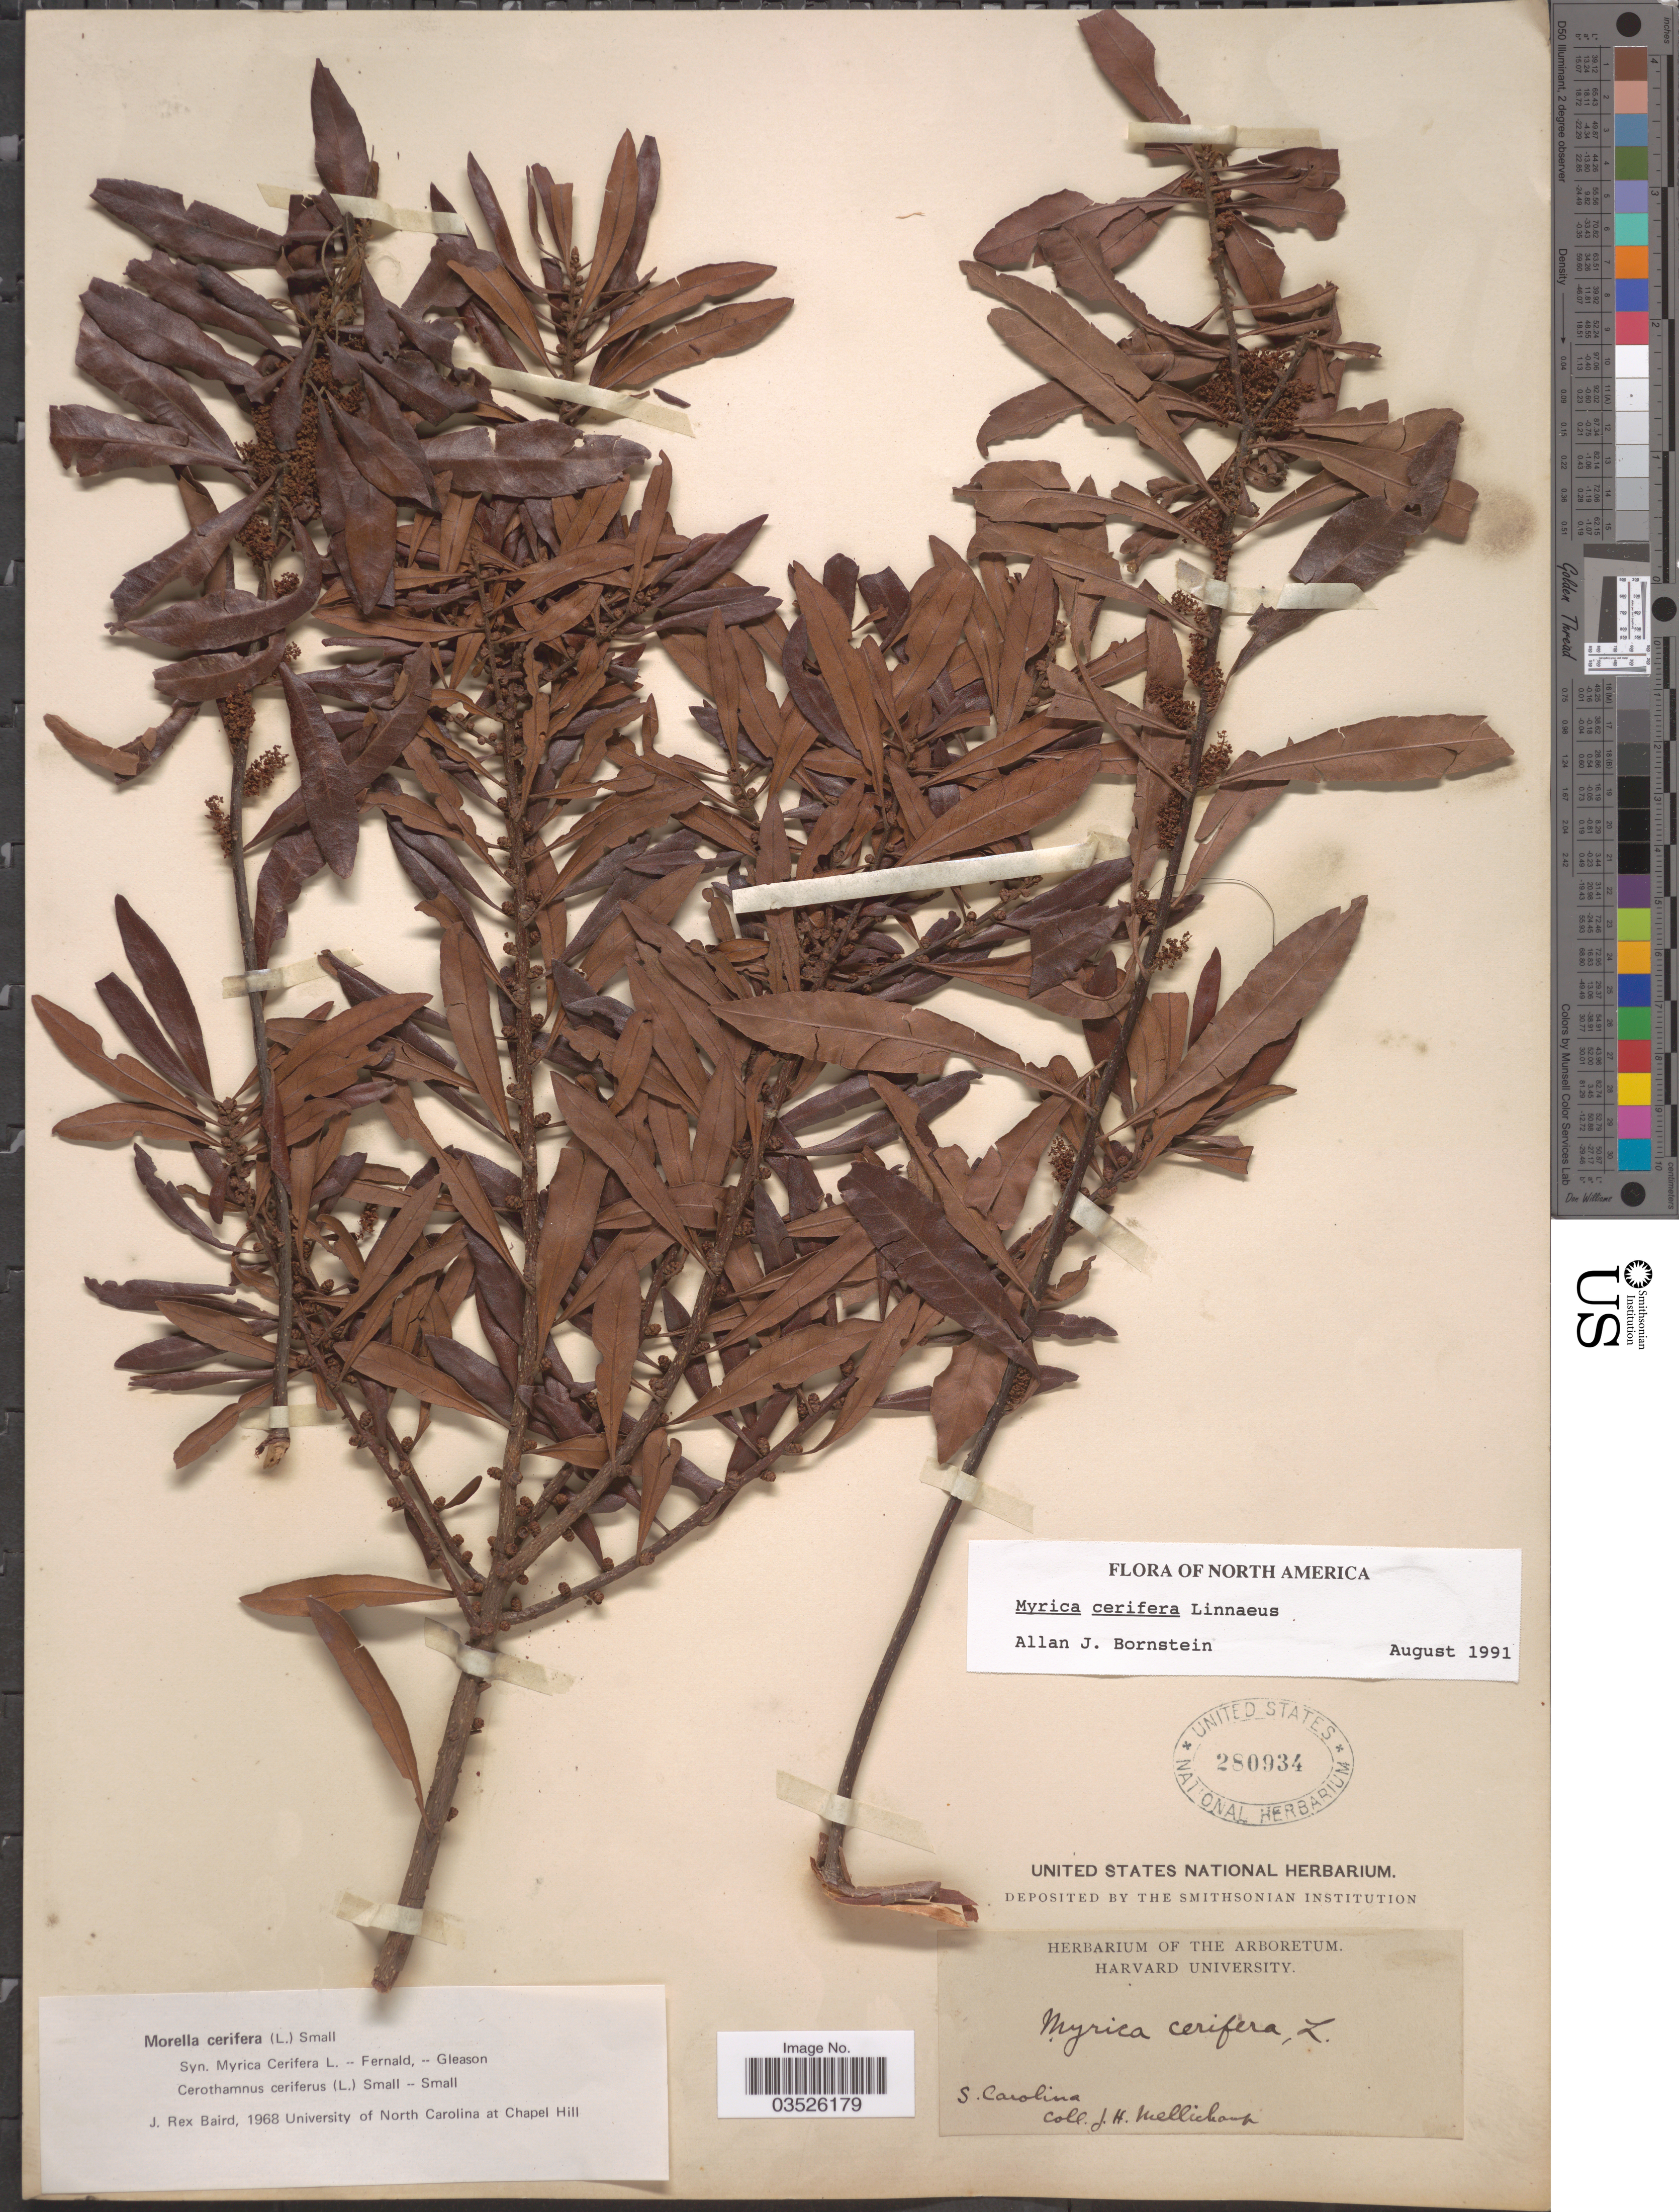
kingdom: Plantae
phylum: Tracheophyta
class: Magnoliopsida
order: Fagales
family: Myricaceae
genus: Morella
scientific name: Morella cerifera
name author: (L.) Small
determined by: Baird, James Rex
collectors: J. H. Mellichamp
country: United States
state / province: South Carolina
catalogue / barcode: US 280934